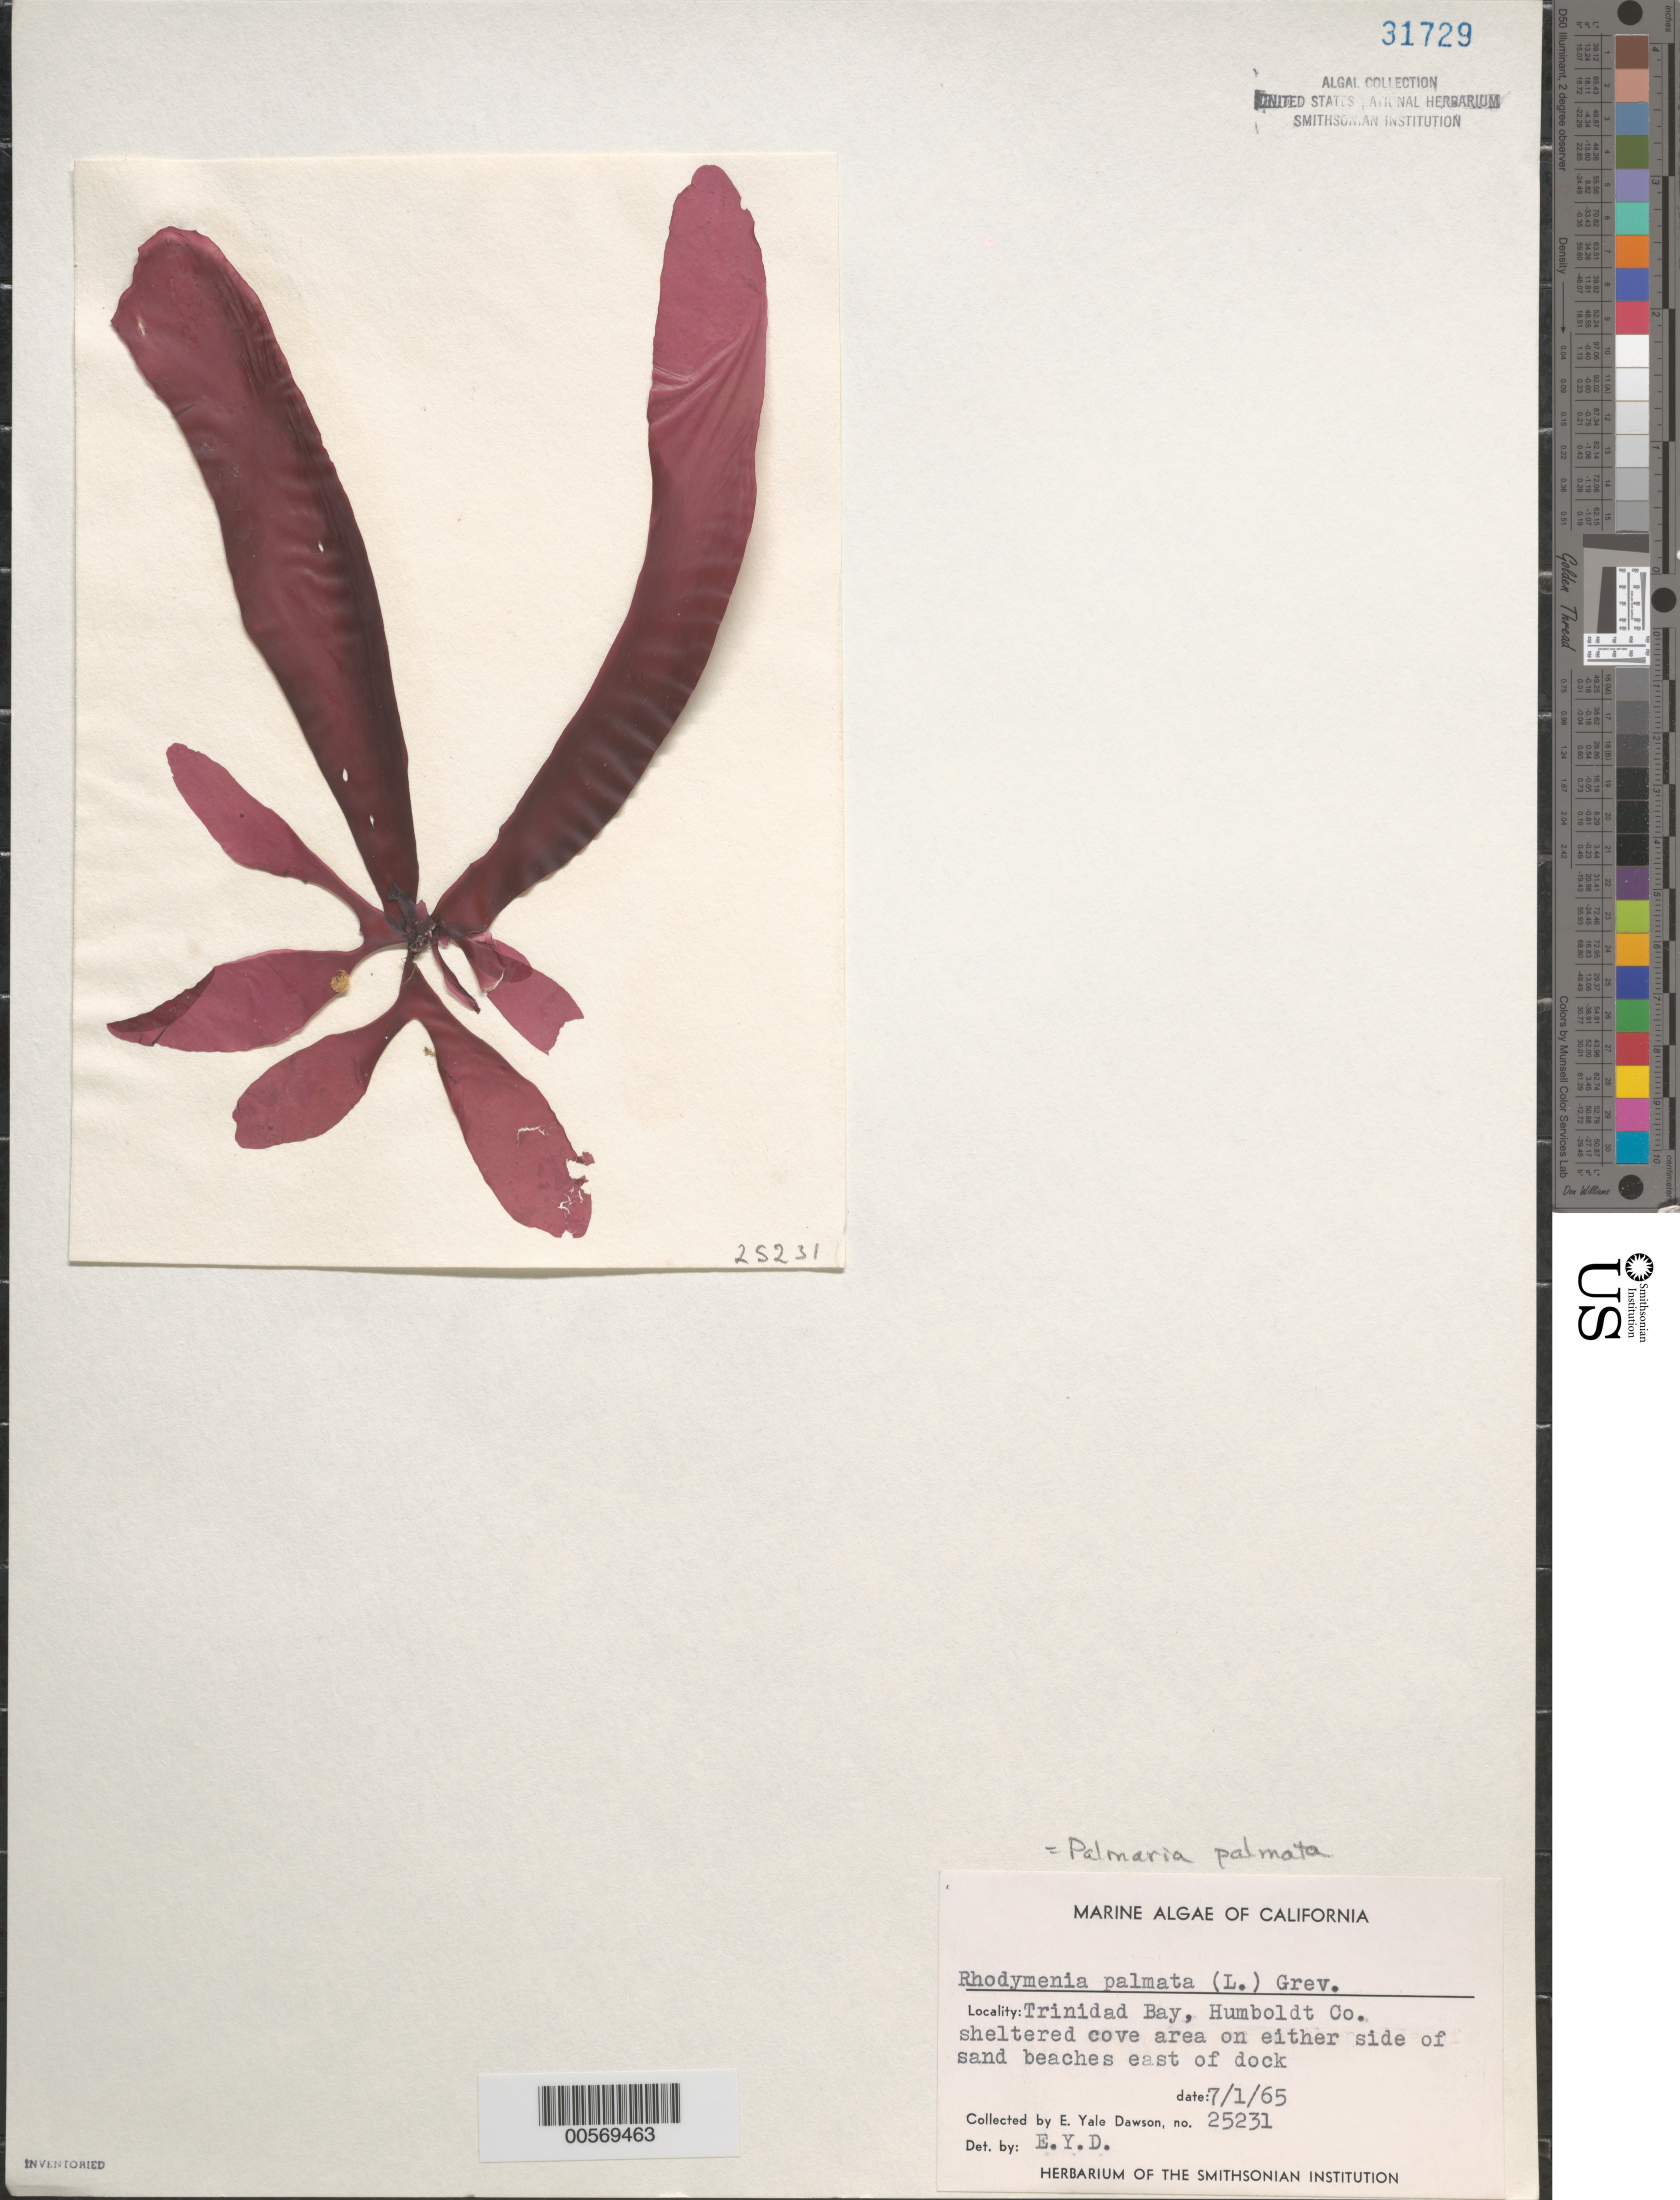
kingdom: Plantae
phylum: Rhodophyta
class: Florideophyceae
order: Palmariales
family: Palmariaceae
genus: Palmaria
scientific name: Palmaria palmata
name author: (L.) F. Weber & D. Mohr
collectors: E. Y. Dawson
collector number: EYD 25231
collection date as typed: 01 Jul 1965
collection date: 1965-07-01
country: United States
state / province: California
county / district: Humboldt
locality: Trinidad Bay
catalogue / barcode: US 31729